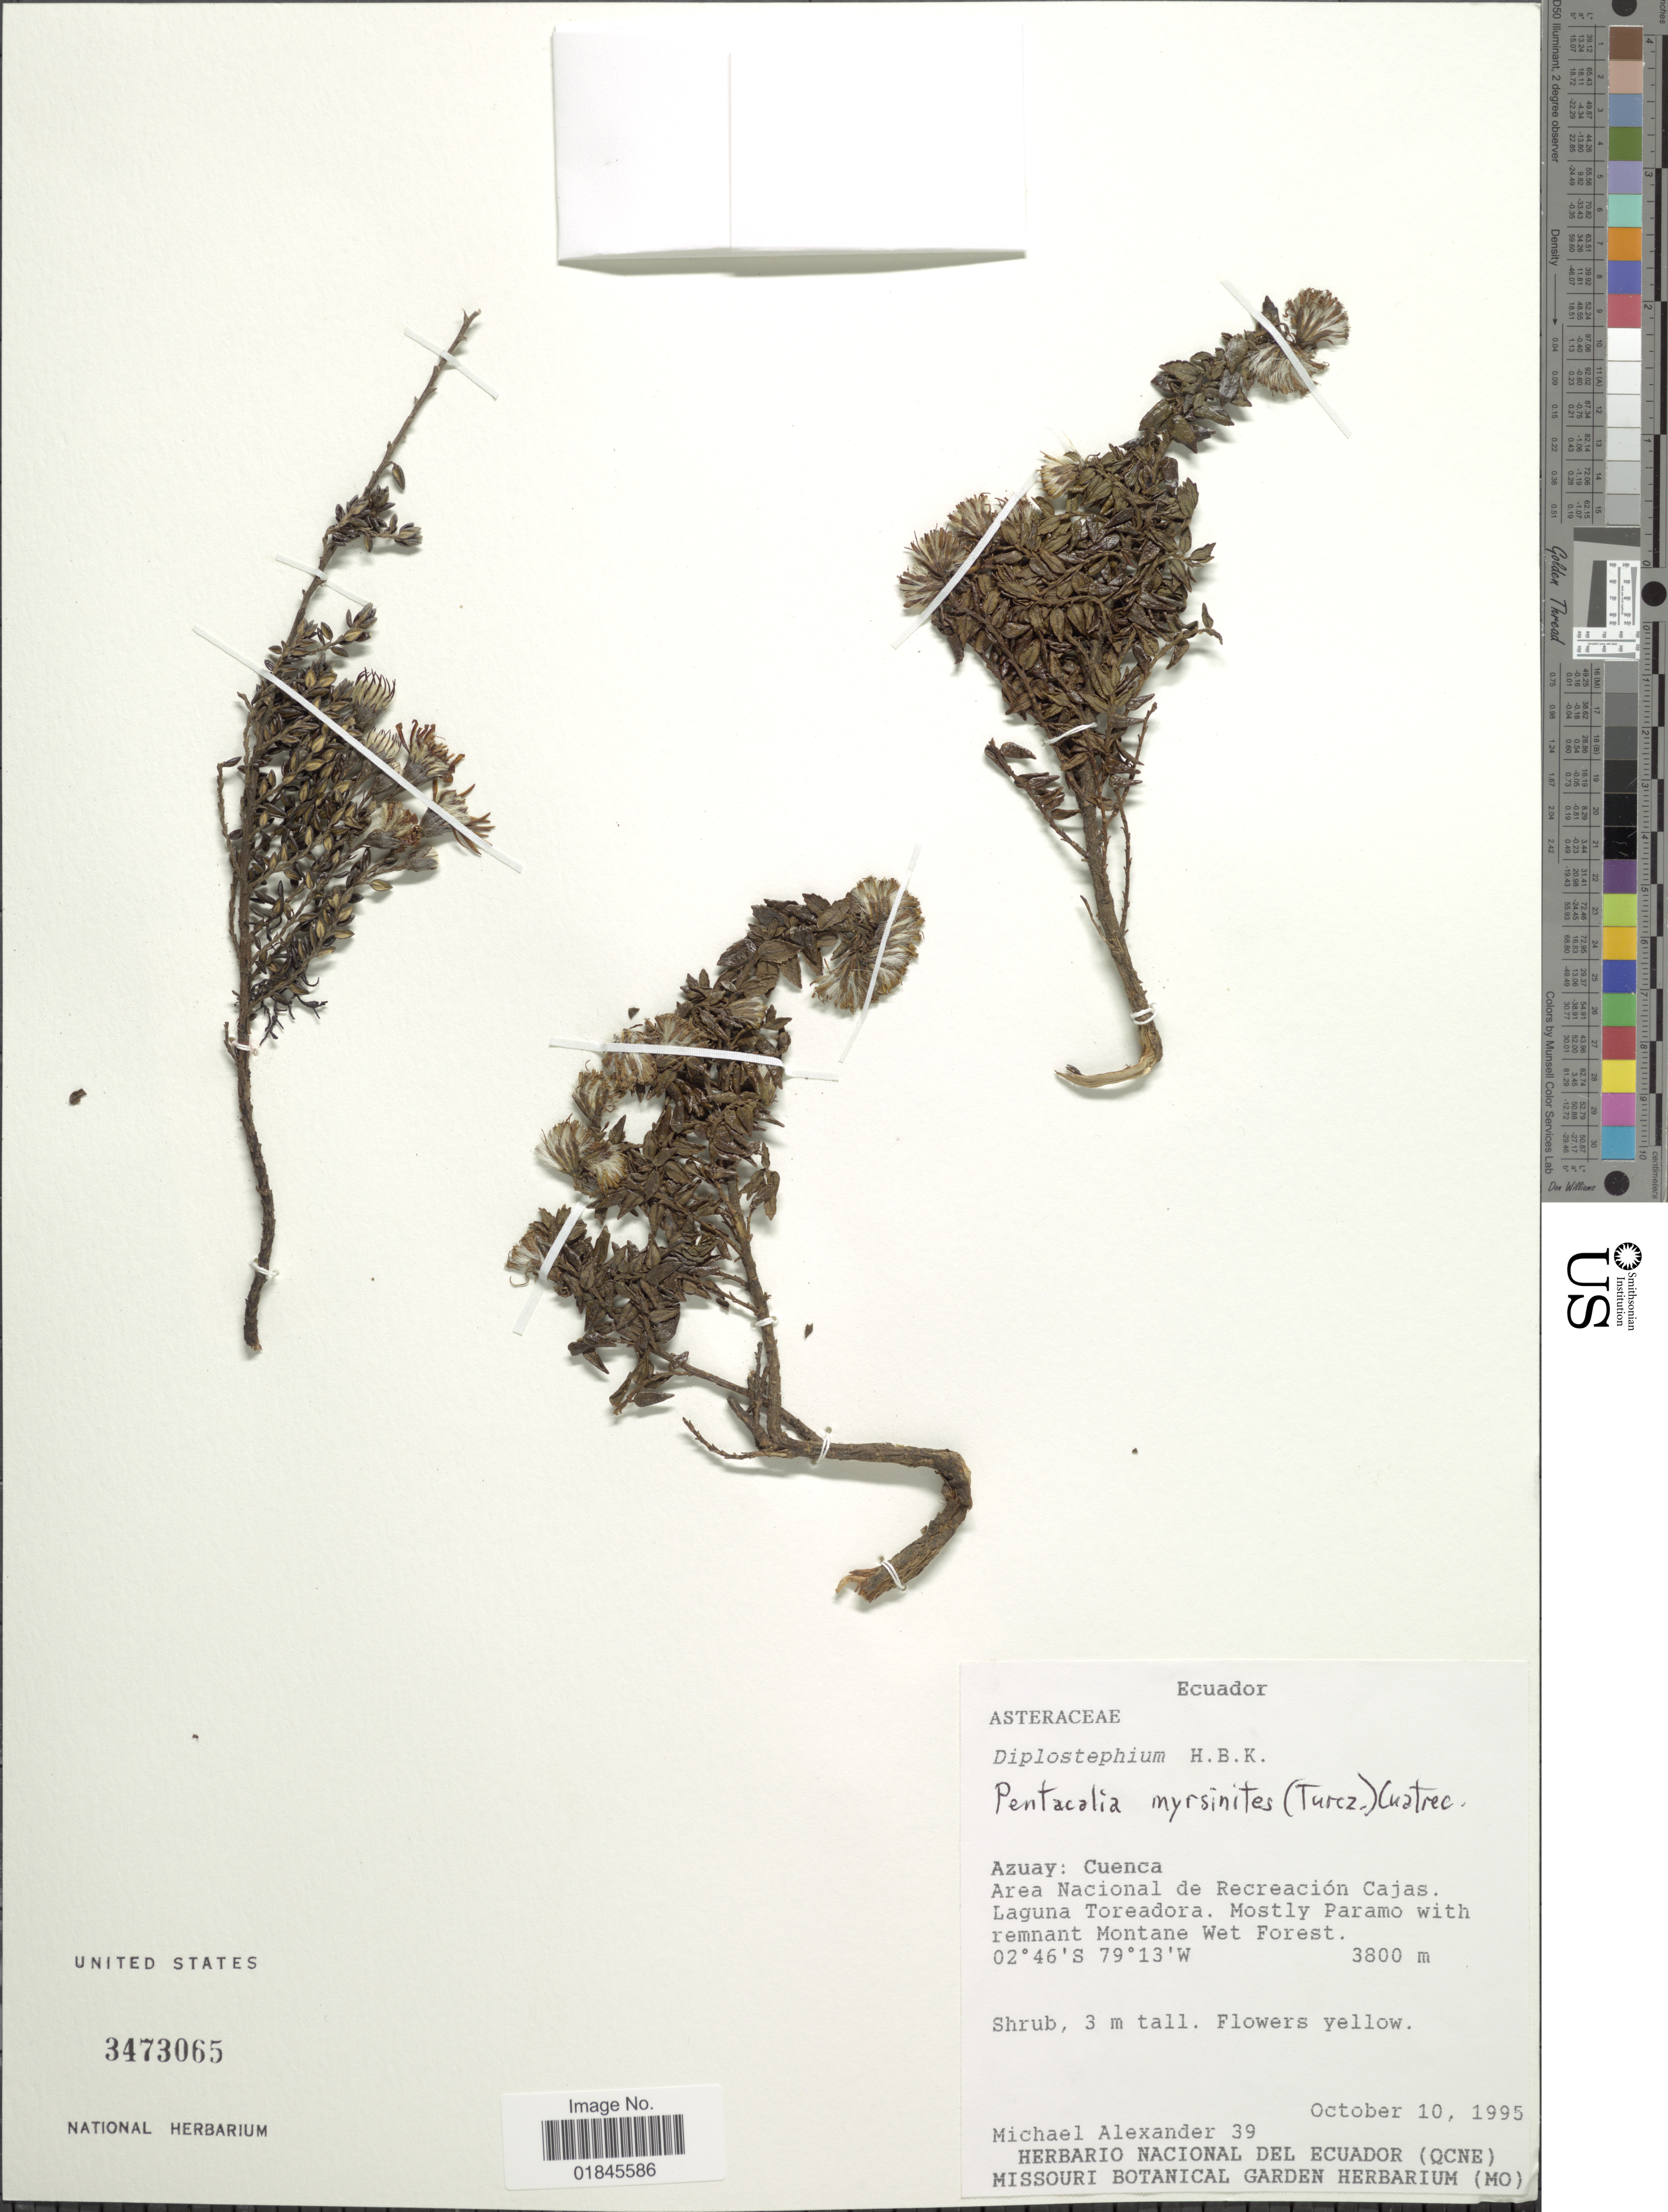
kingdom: Plantae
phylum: Tracheophyta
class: Magnoliopsida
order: Asterales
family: Asteraceae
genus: Pentacalia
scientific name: Pentacalia myrsinites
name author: (Turcz.) Cuatrec.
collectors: M. L. Alexander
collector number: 39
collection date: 1995-10-10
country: Ecuador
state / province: Azuay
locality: Azuay: Cuenca. Area Nacional de Recreación Cajas. Laguna Toreadora. Mostly Paramo with remnant Montane Wet Forest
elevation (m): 3800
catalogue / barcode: US 3473065